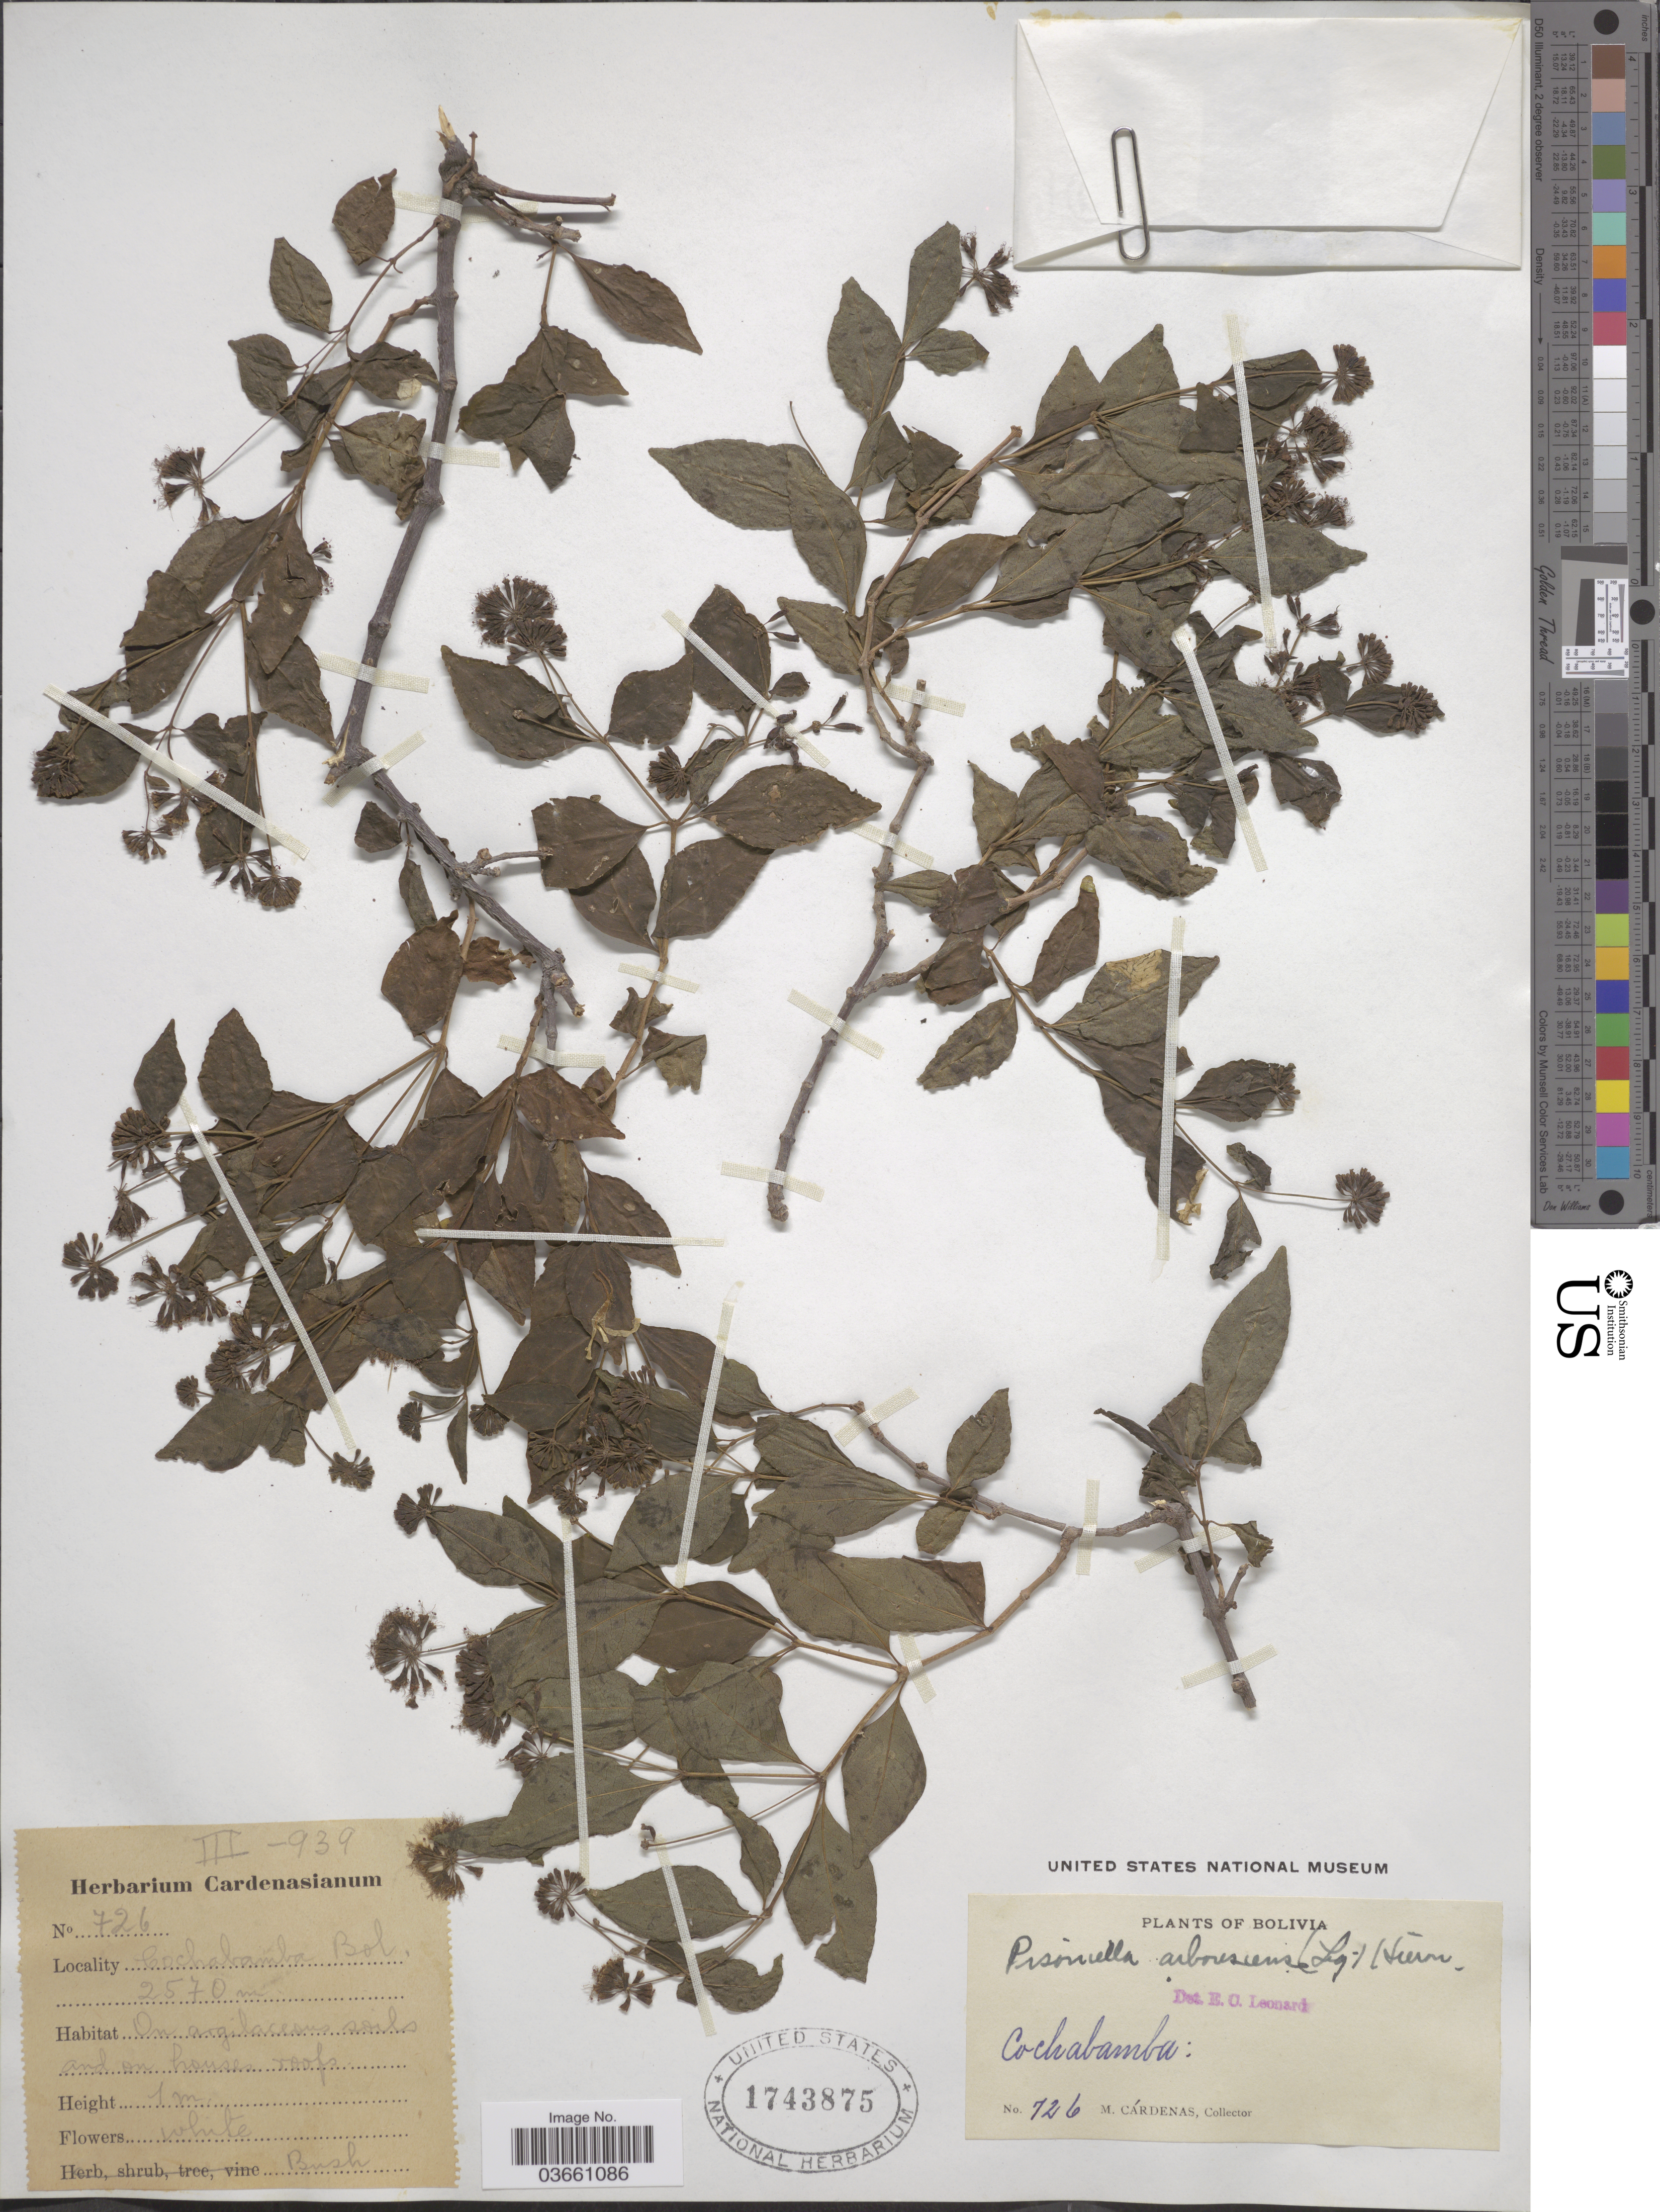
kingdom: Plantae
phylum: Tracheophyta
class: Magnoliopsida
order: Caryophyllales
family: Nyctaginaceae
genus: Pisoniella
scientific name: Pisoniella arborescens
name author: (Lag. & Rodr.) Standl.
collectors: M. Cárdenas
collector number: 726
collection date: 1939-03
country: Bolivia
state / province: Cochabamba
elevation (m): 2570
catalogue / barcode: US 1743875